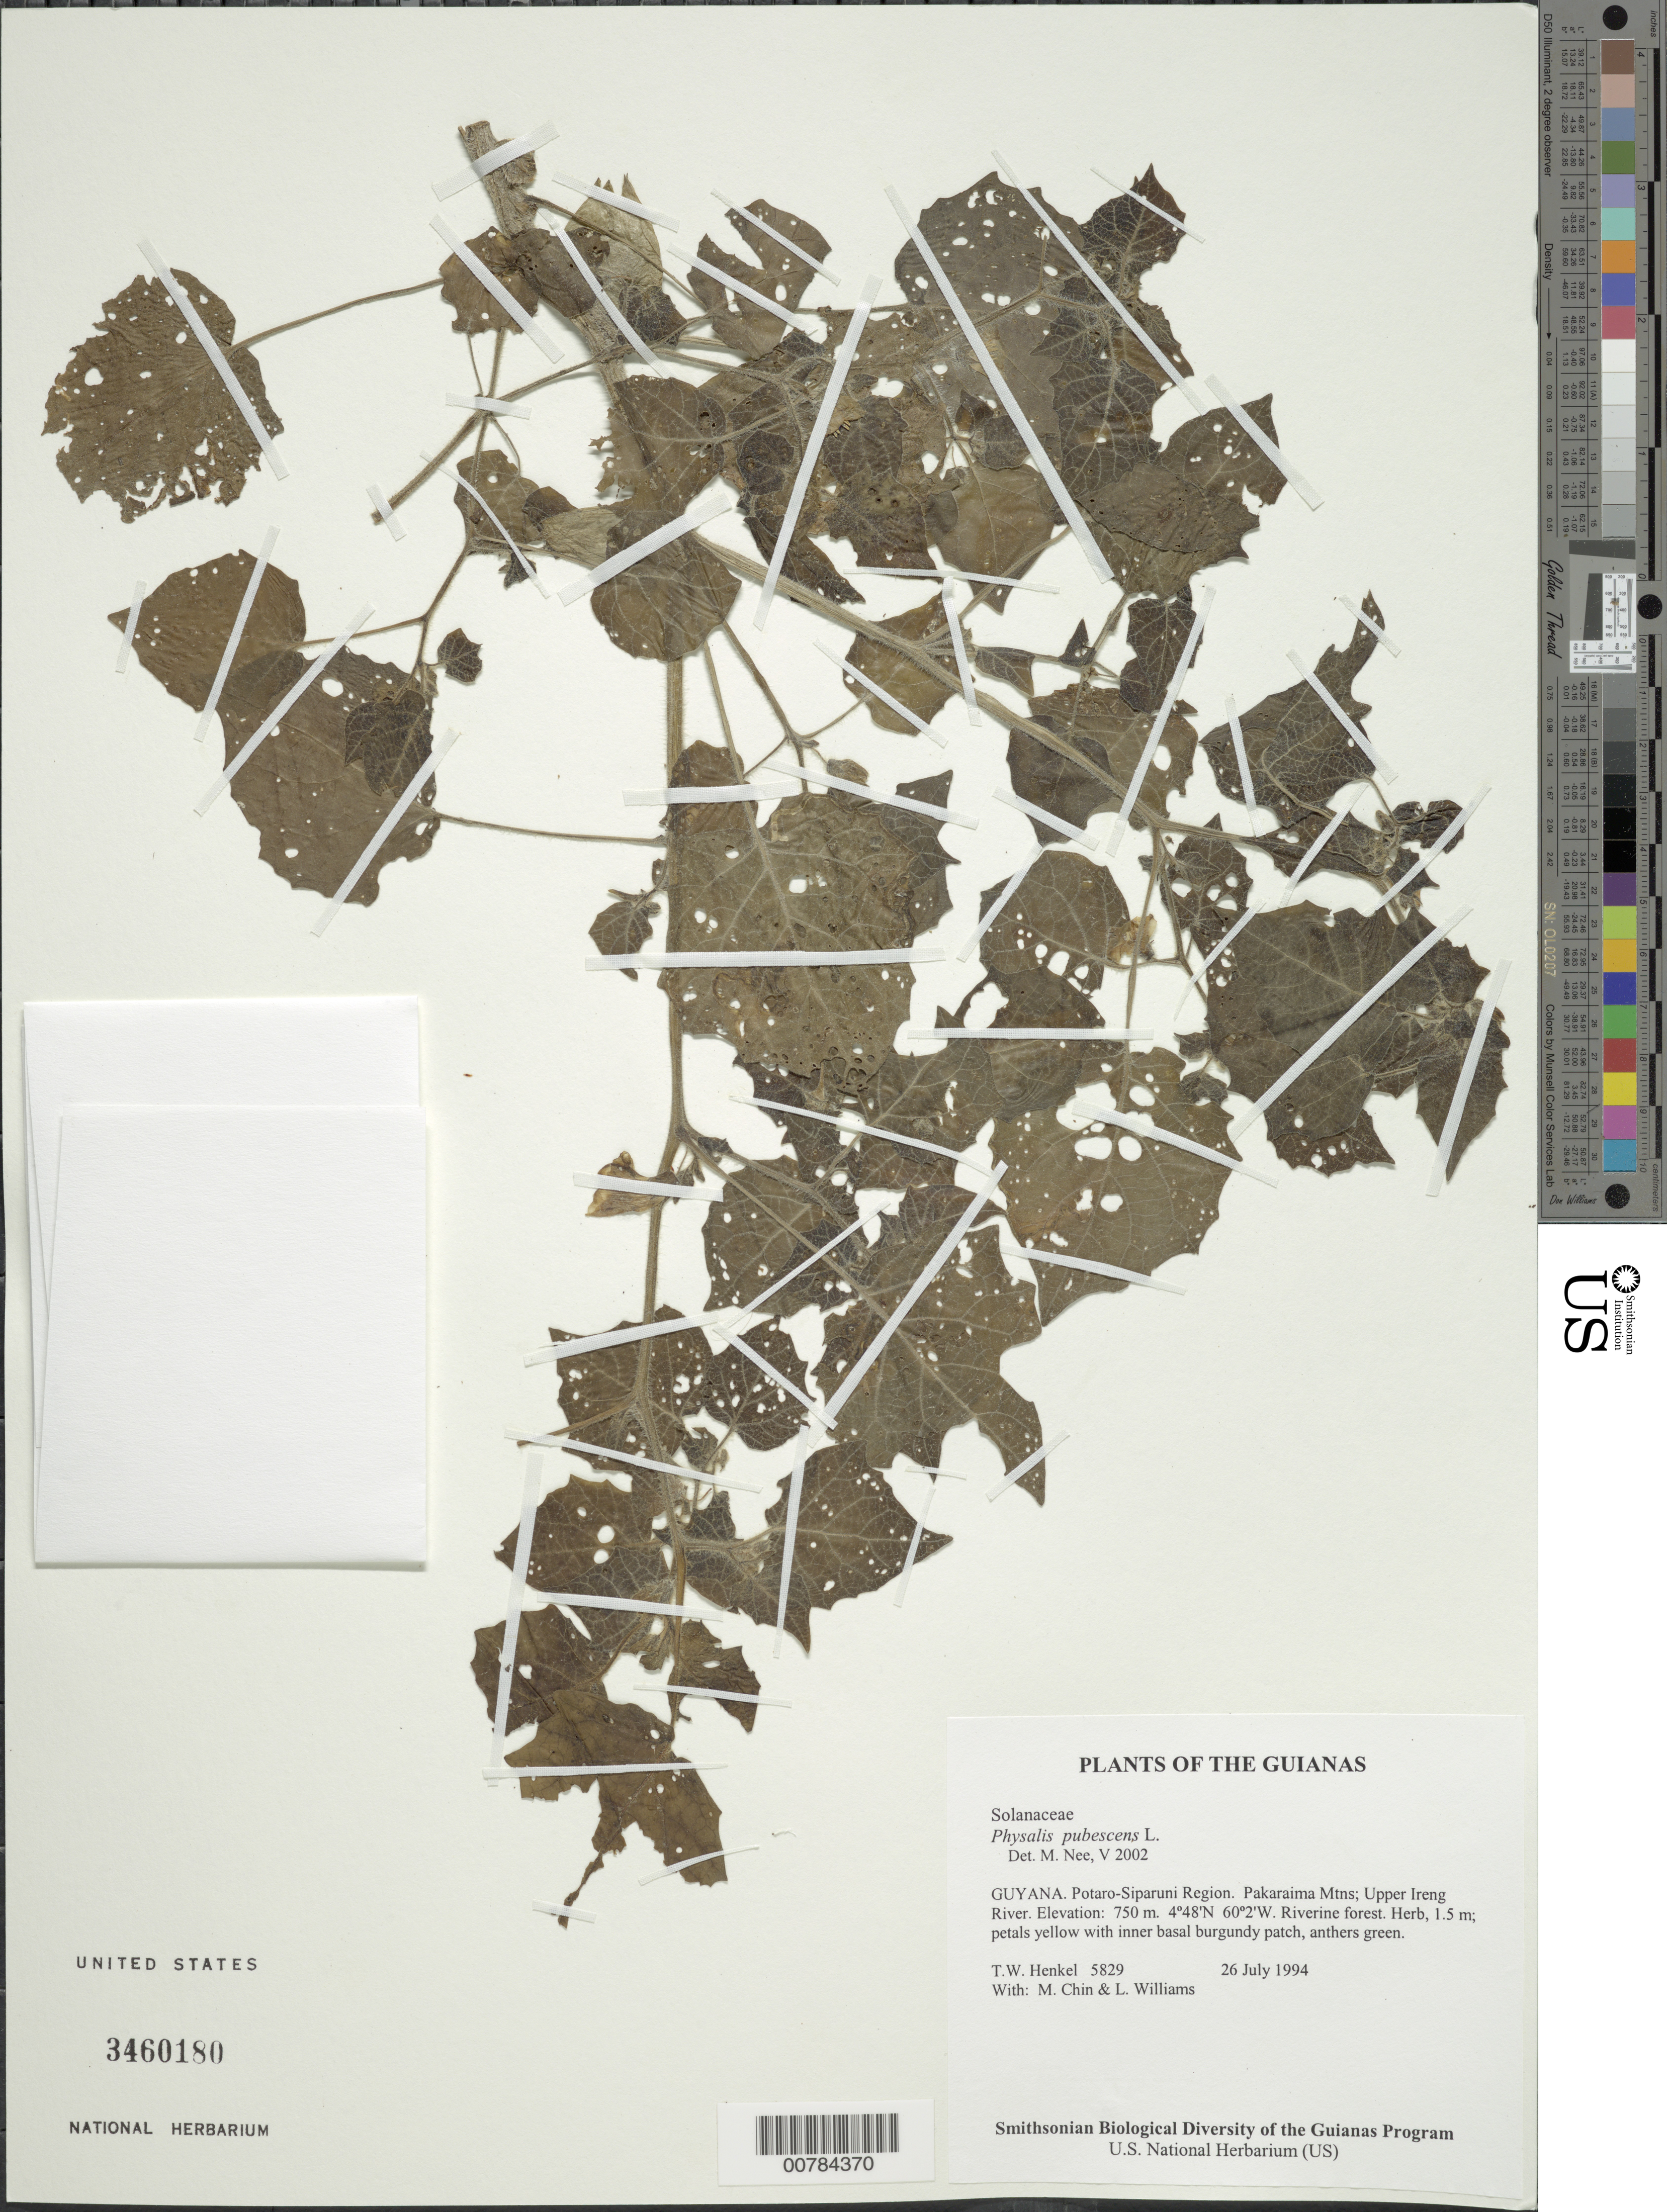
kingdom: Plantae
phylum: Tracheophyta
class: Magnoliopsida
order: Solanales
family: Solanaceae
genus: Physalis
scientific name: Physalis pubescens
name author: L.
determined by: Nee, Michael H.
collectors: T. Henkel, M. Chin & L. Williams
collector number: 5829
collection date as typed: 26 July 1994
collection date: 1994-07-26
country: Guyana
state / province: Potaro-Siparuni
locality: Pakaraima Mtns; Upper Ireng River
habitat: Riverine forest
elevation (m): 750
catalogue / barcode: US 3460180